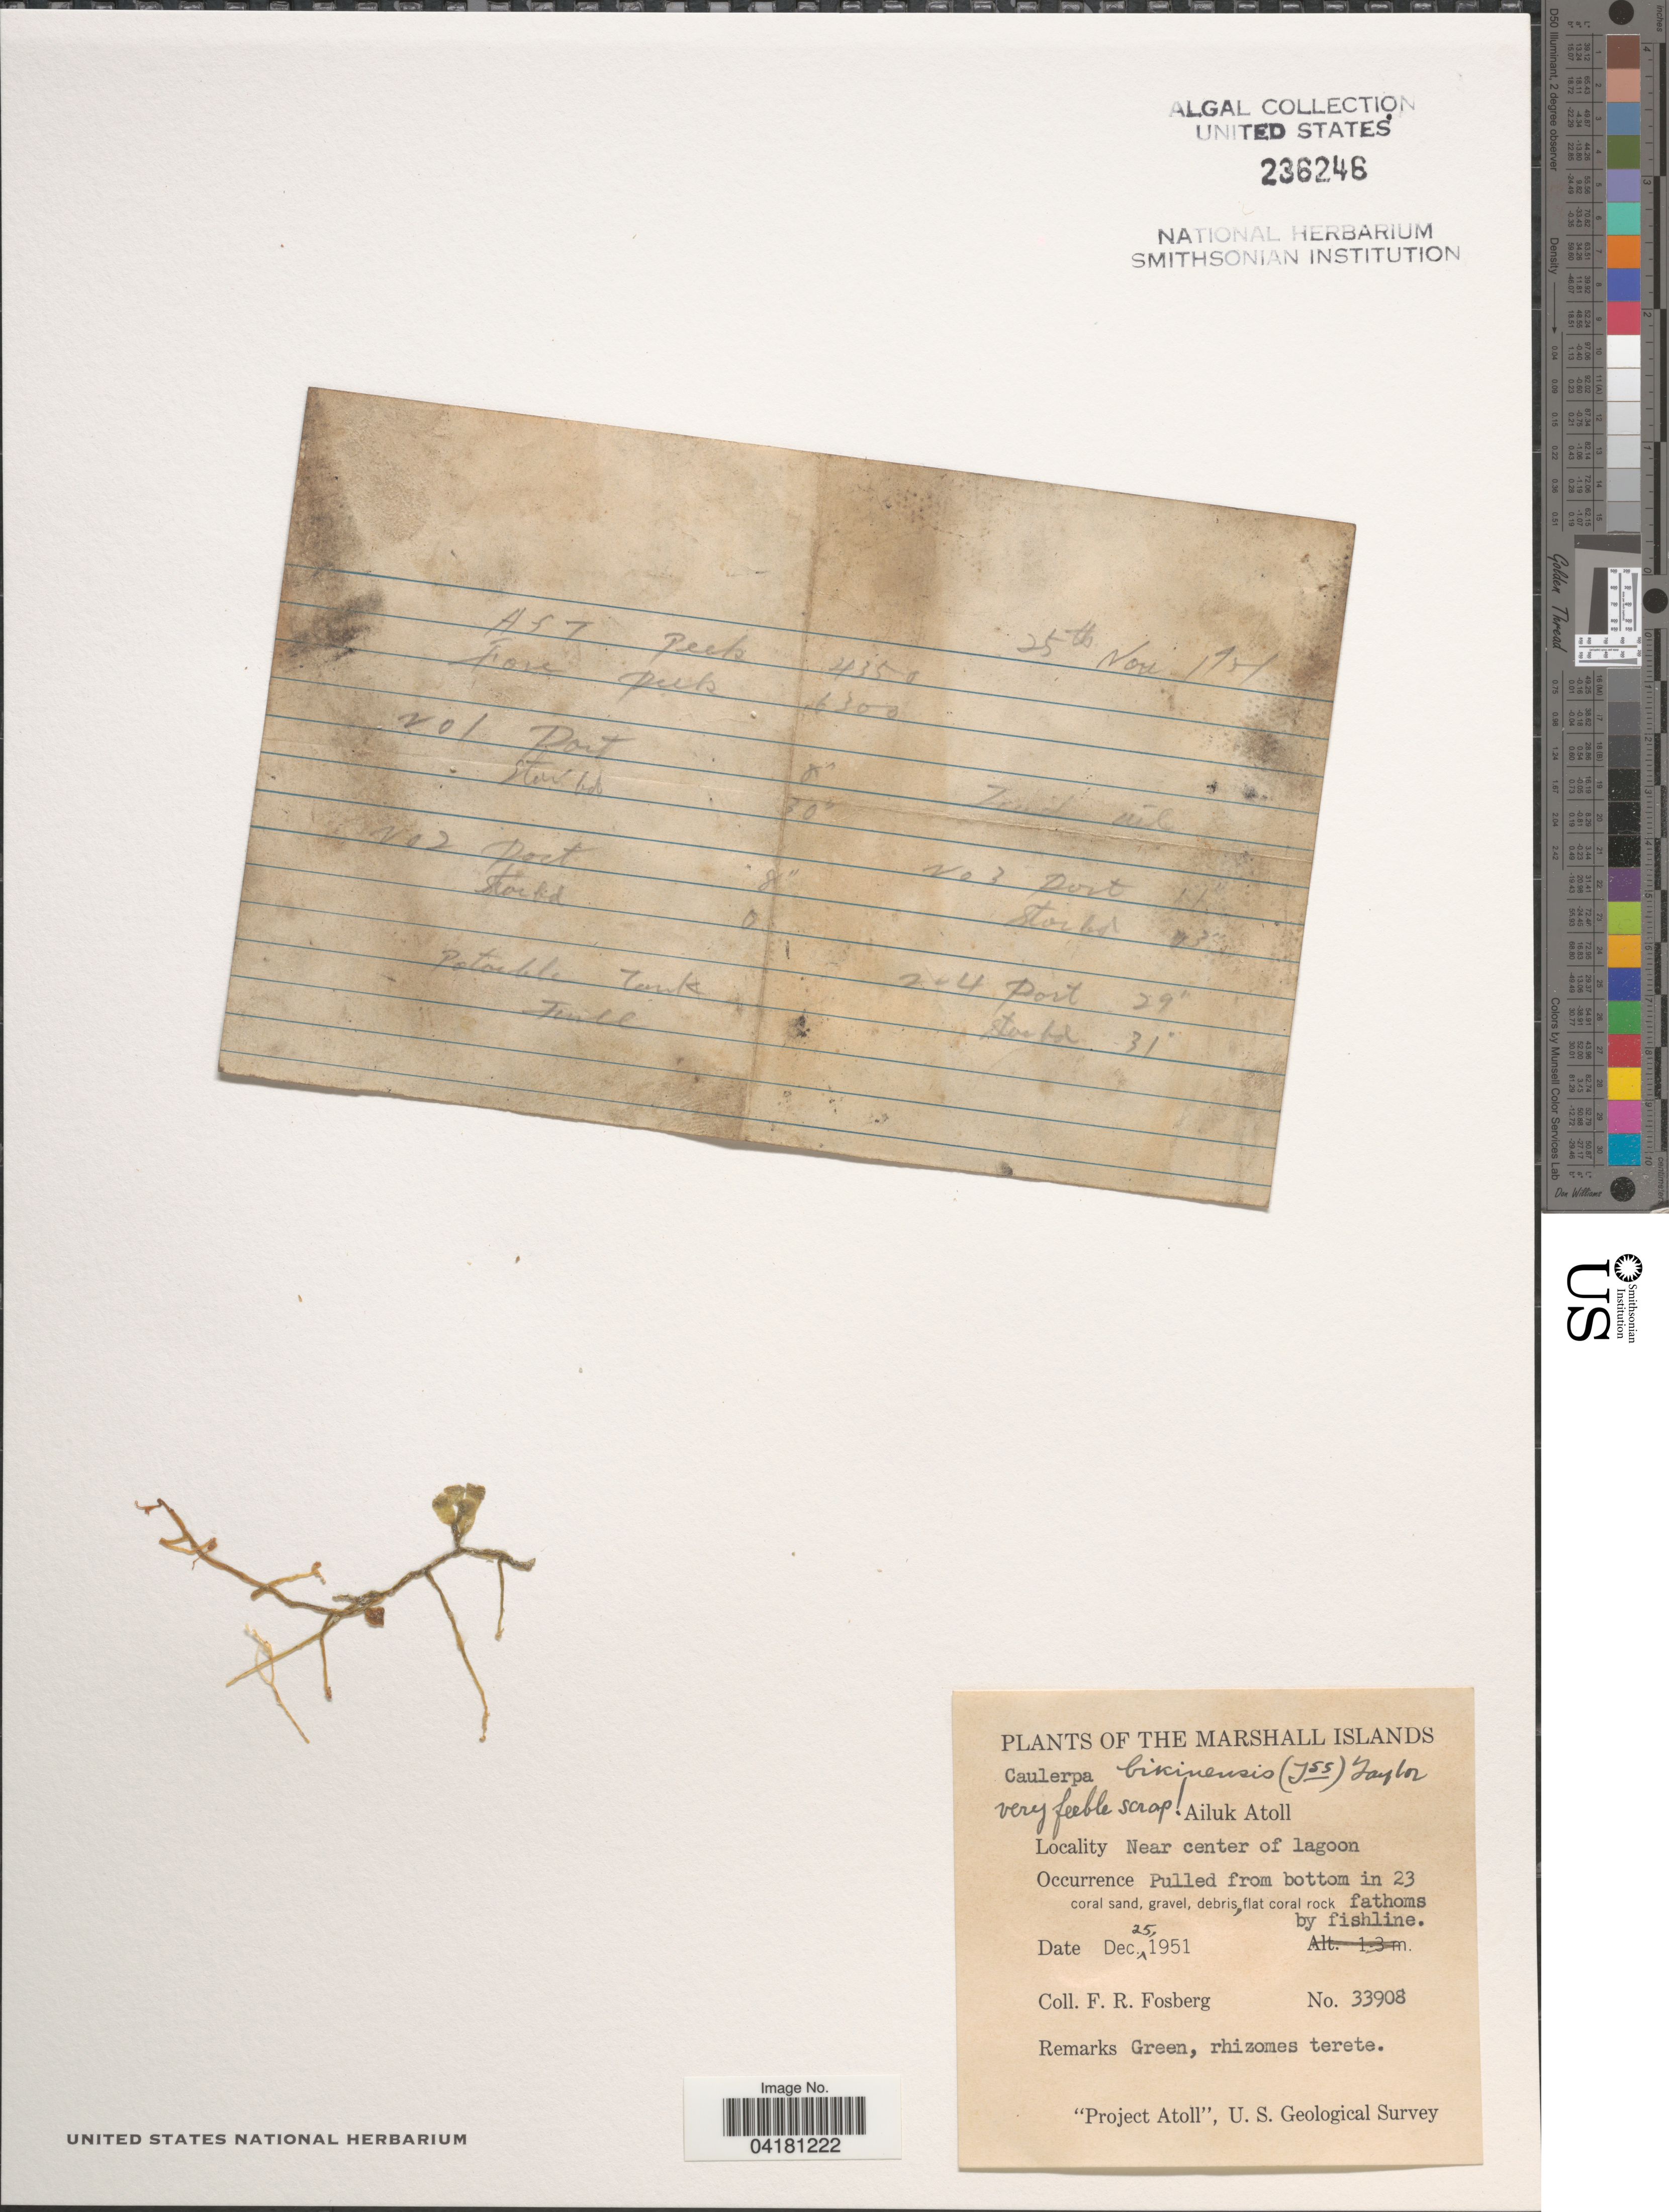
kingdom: Plantae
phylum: Chlorophyta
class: Ulvophyceae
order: Bryopsidales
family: Caulerpaceae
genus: Caulerpa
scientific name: Caulerpa bikinensis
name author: W.R. Taylor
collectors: F. R. Fosberg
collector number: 33908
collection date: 1951-12-25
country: Marshall Islands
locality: Ailuk Atoll. Near center of lagoon. "Project Atoll", U. S. Geological Survey.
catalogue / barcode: US 236246